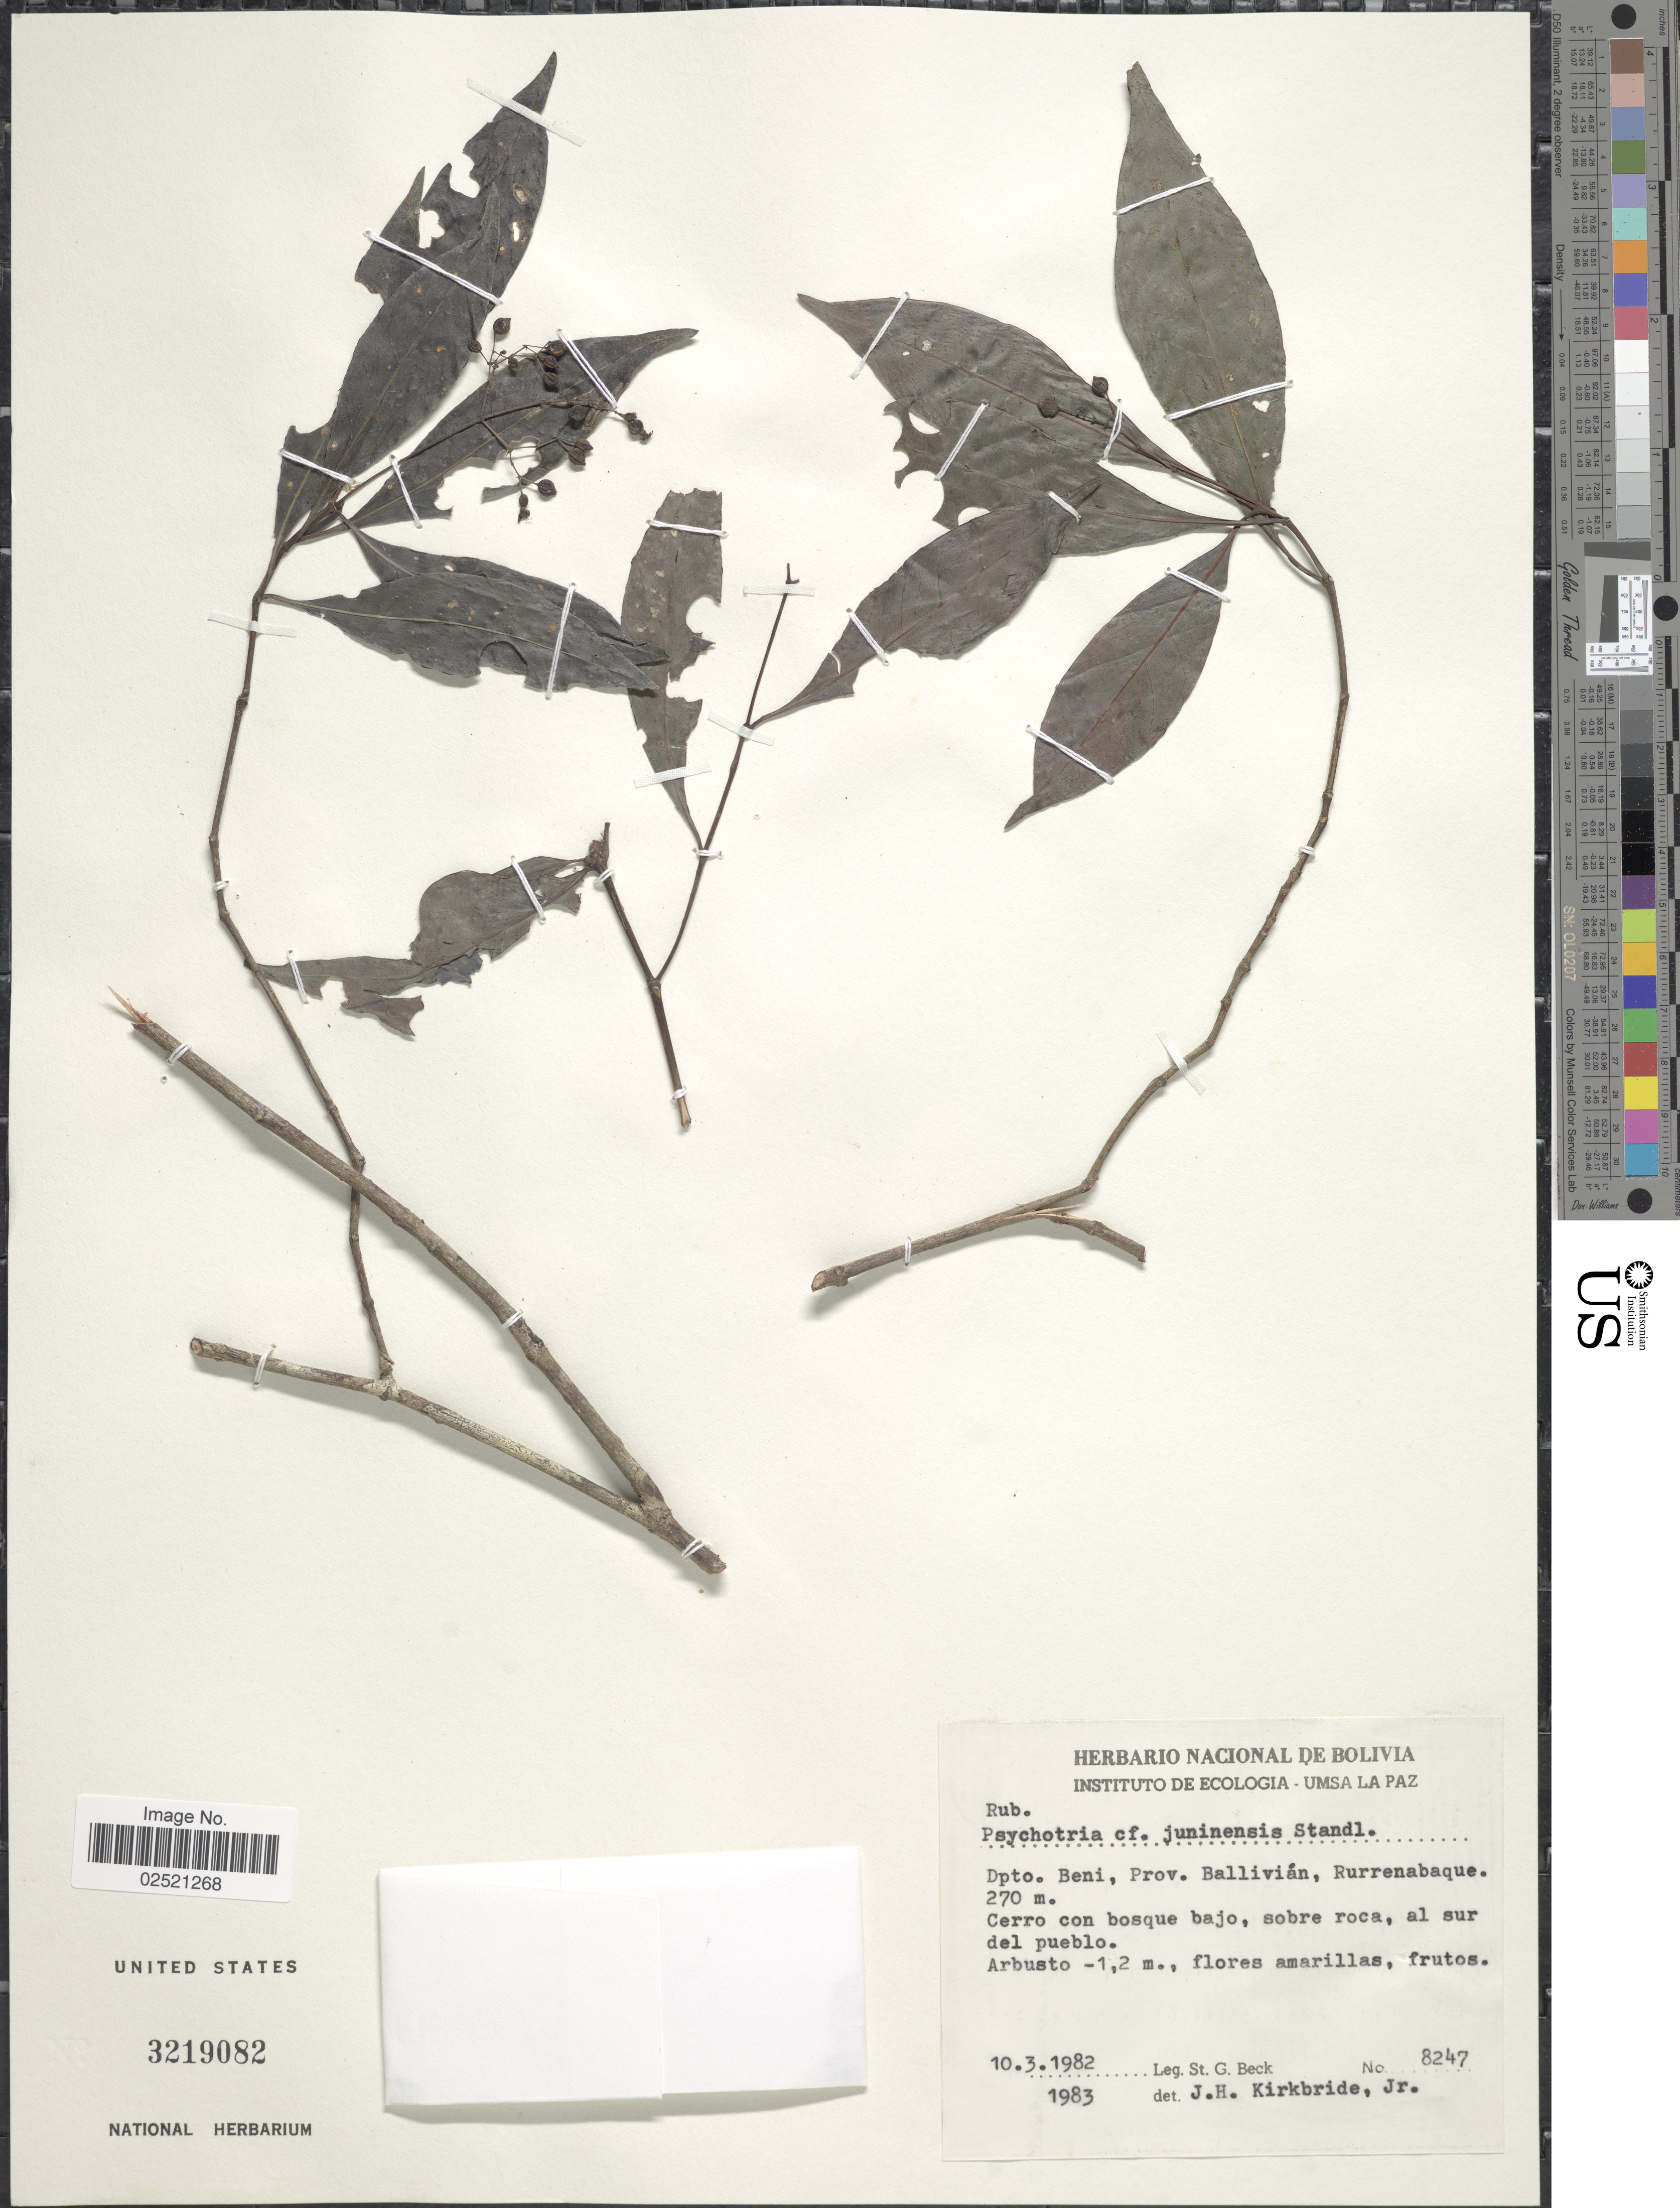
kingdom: Plantae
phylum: Tracheophyta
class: Magnoliopsida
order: Gentianales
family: Rubiaceae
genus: Psychotria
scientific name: Psychotria juninensis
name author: Standl.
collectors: S. G. Beck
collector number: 8247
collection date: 1982-03-10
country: Bolivia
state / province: Beni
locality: Prov. Ballivian, Rurrenabaque, Cerro con bosque bajo, sobre roca, al sur del pueblo.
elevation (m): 270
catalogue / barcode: US 3219082